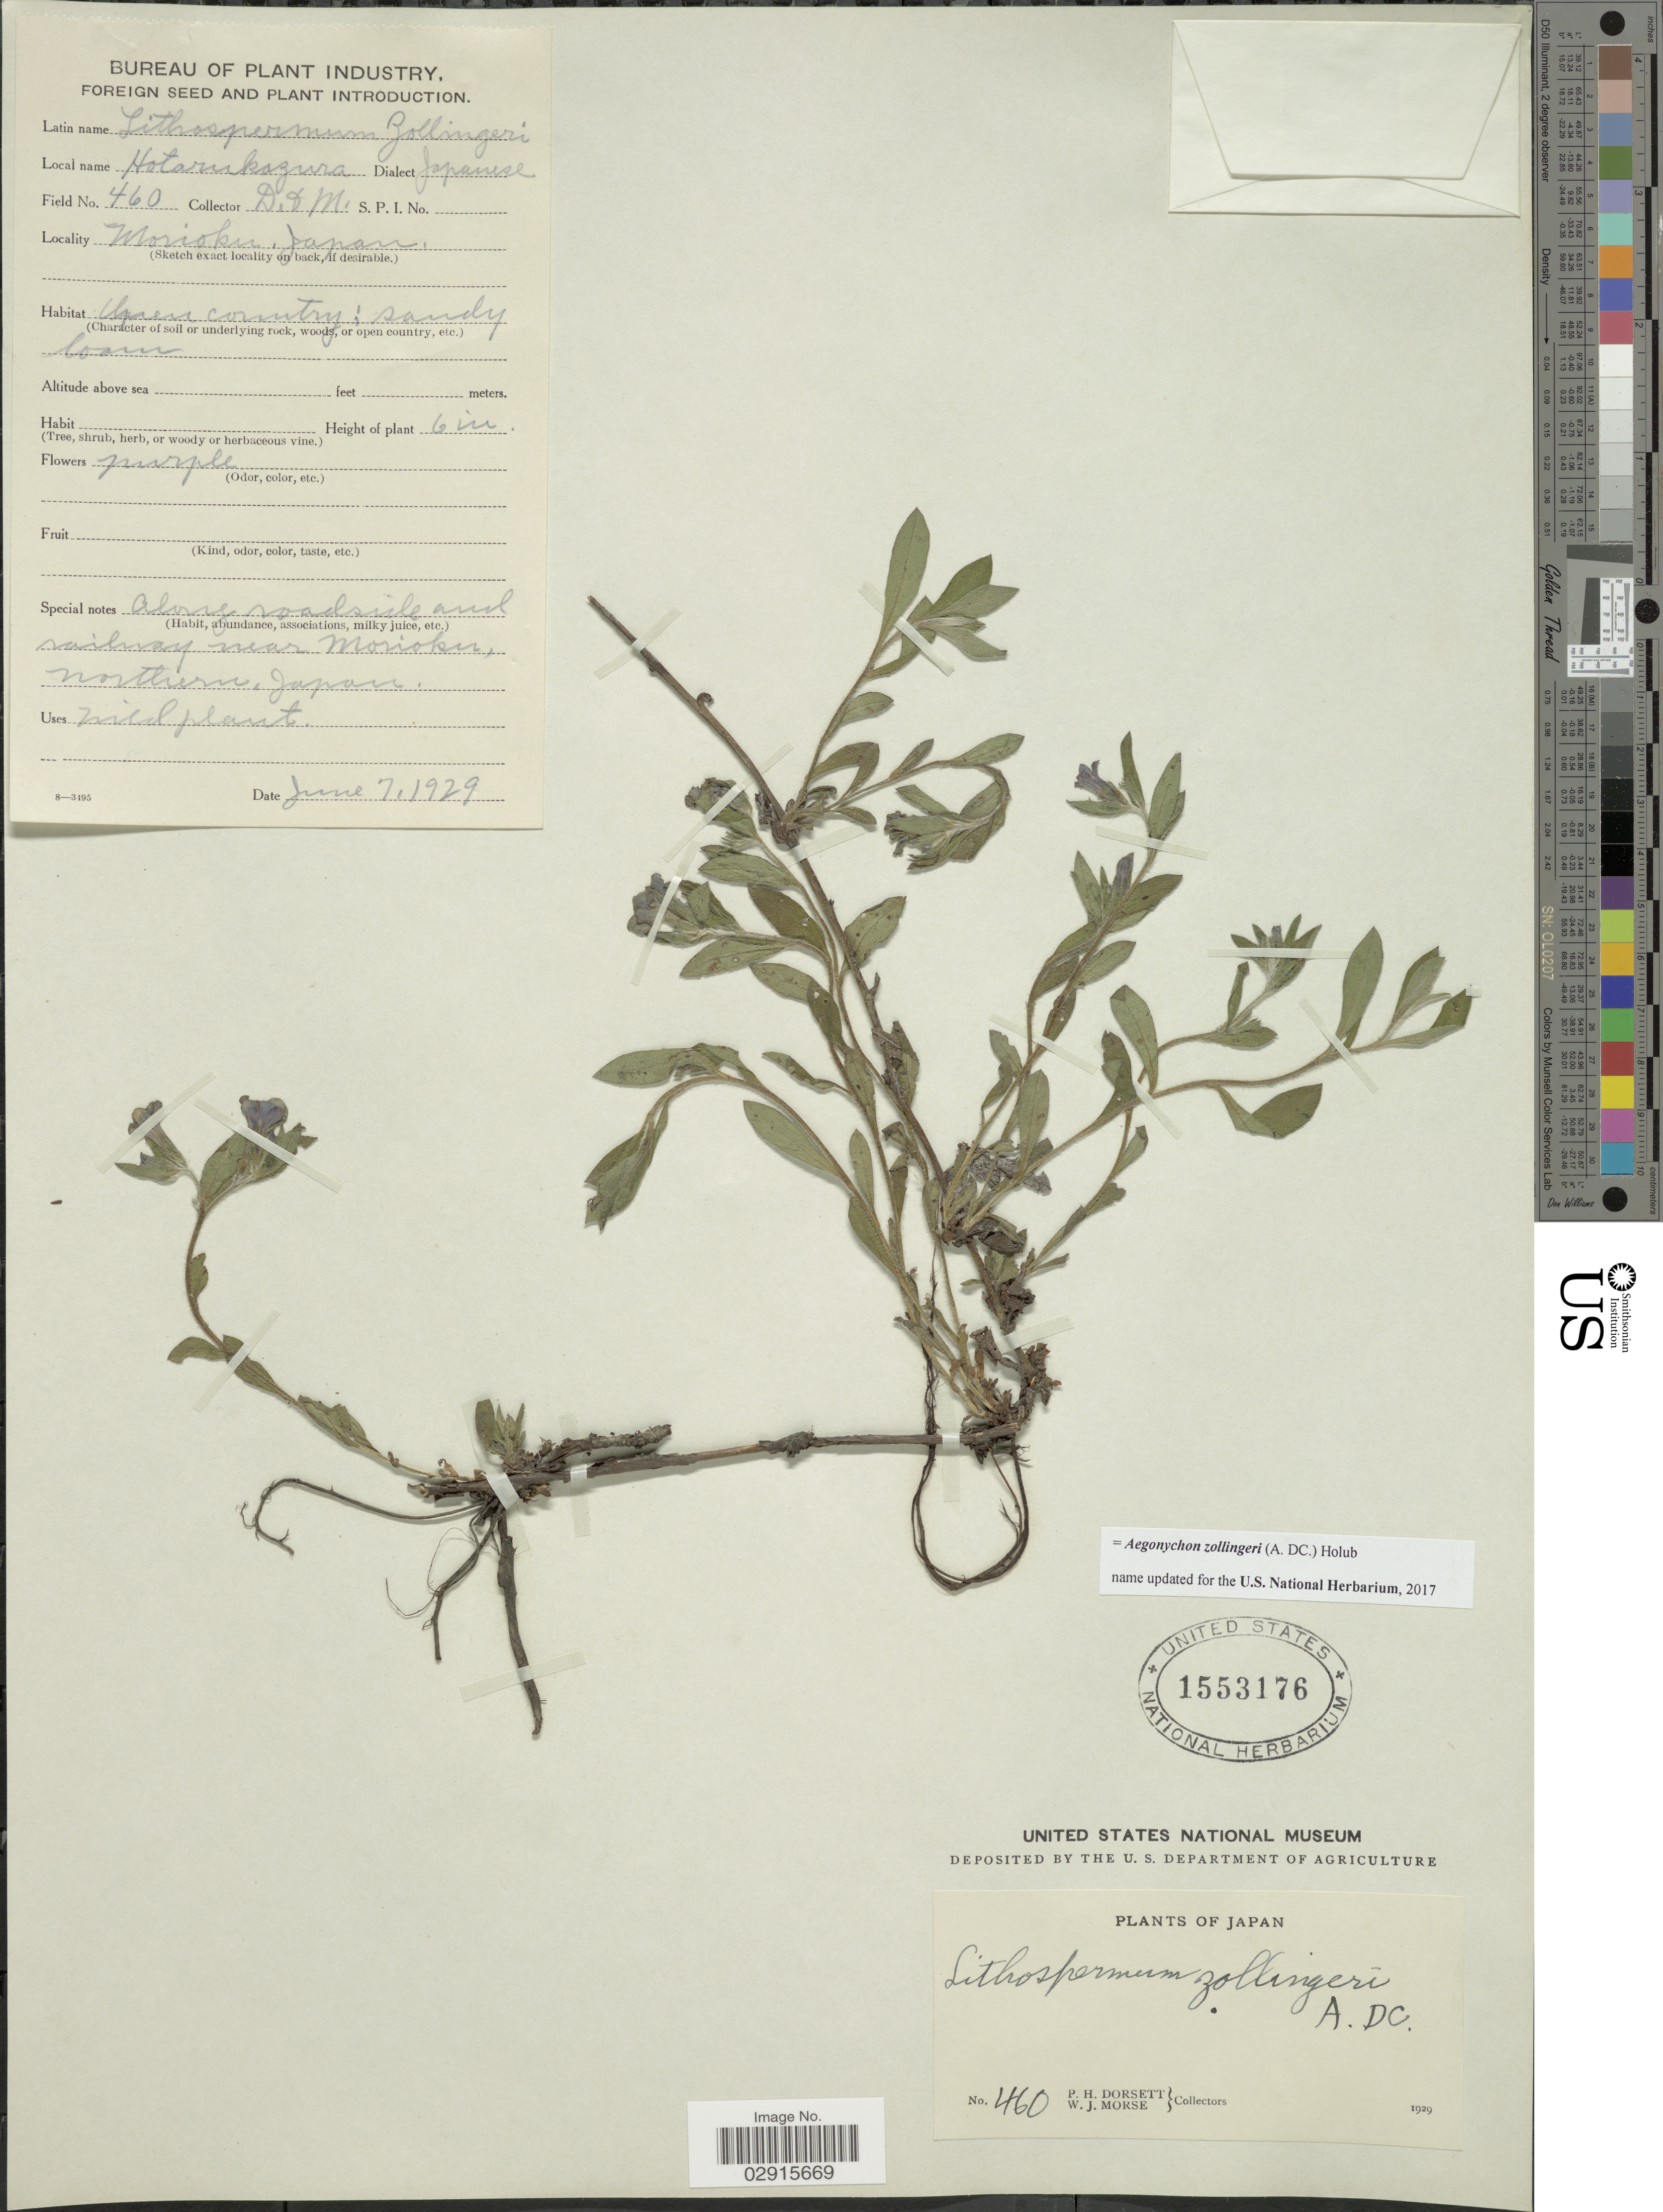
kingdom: Plantae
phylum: Tracheophyta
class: Magnoliopsida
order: Boraginales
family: Boraginaceae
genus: Aegonychon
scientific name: Aegonychon zollingeri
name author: (A. DC.) Holub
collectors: P. H. Dorsett & W. J. Morse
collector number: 460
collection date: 1929-06-07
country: Japan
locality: Morioku.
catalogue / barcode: US 1553176